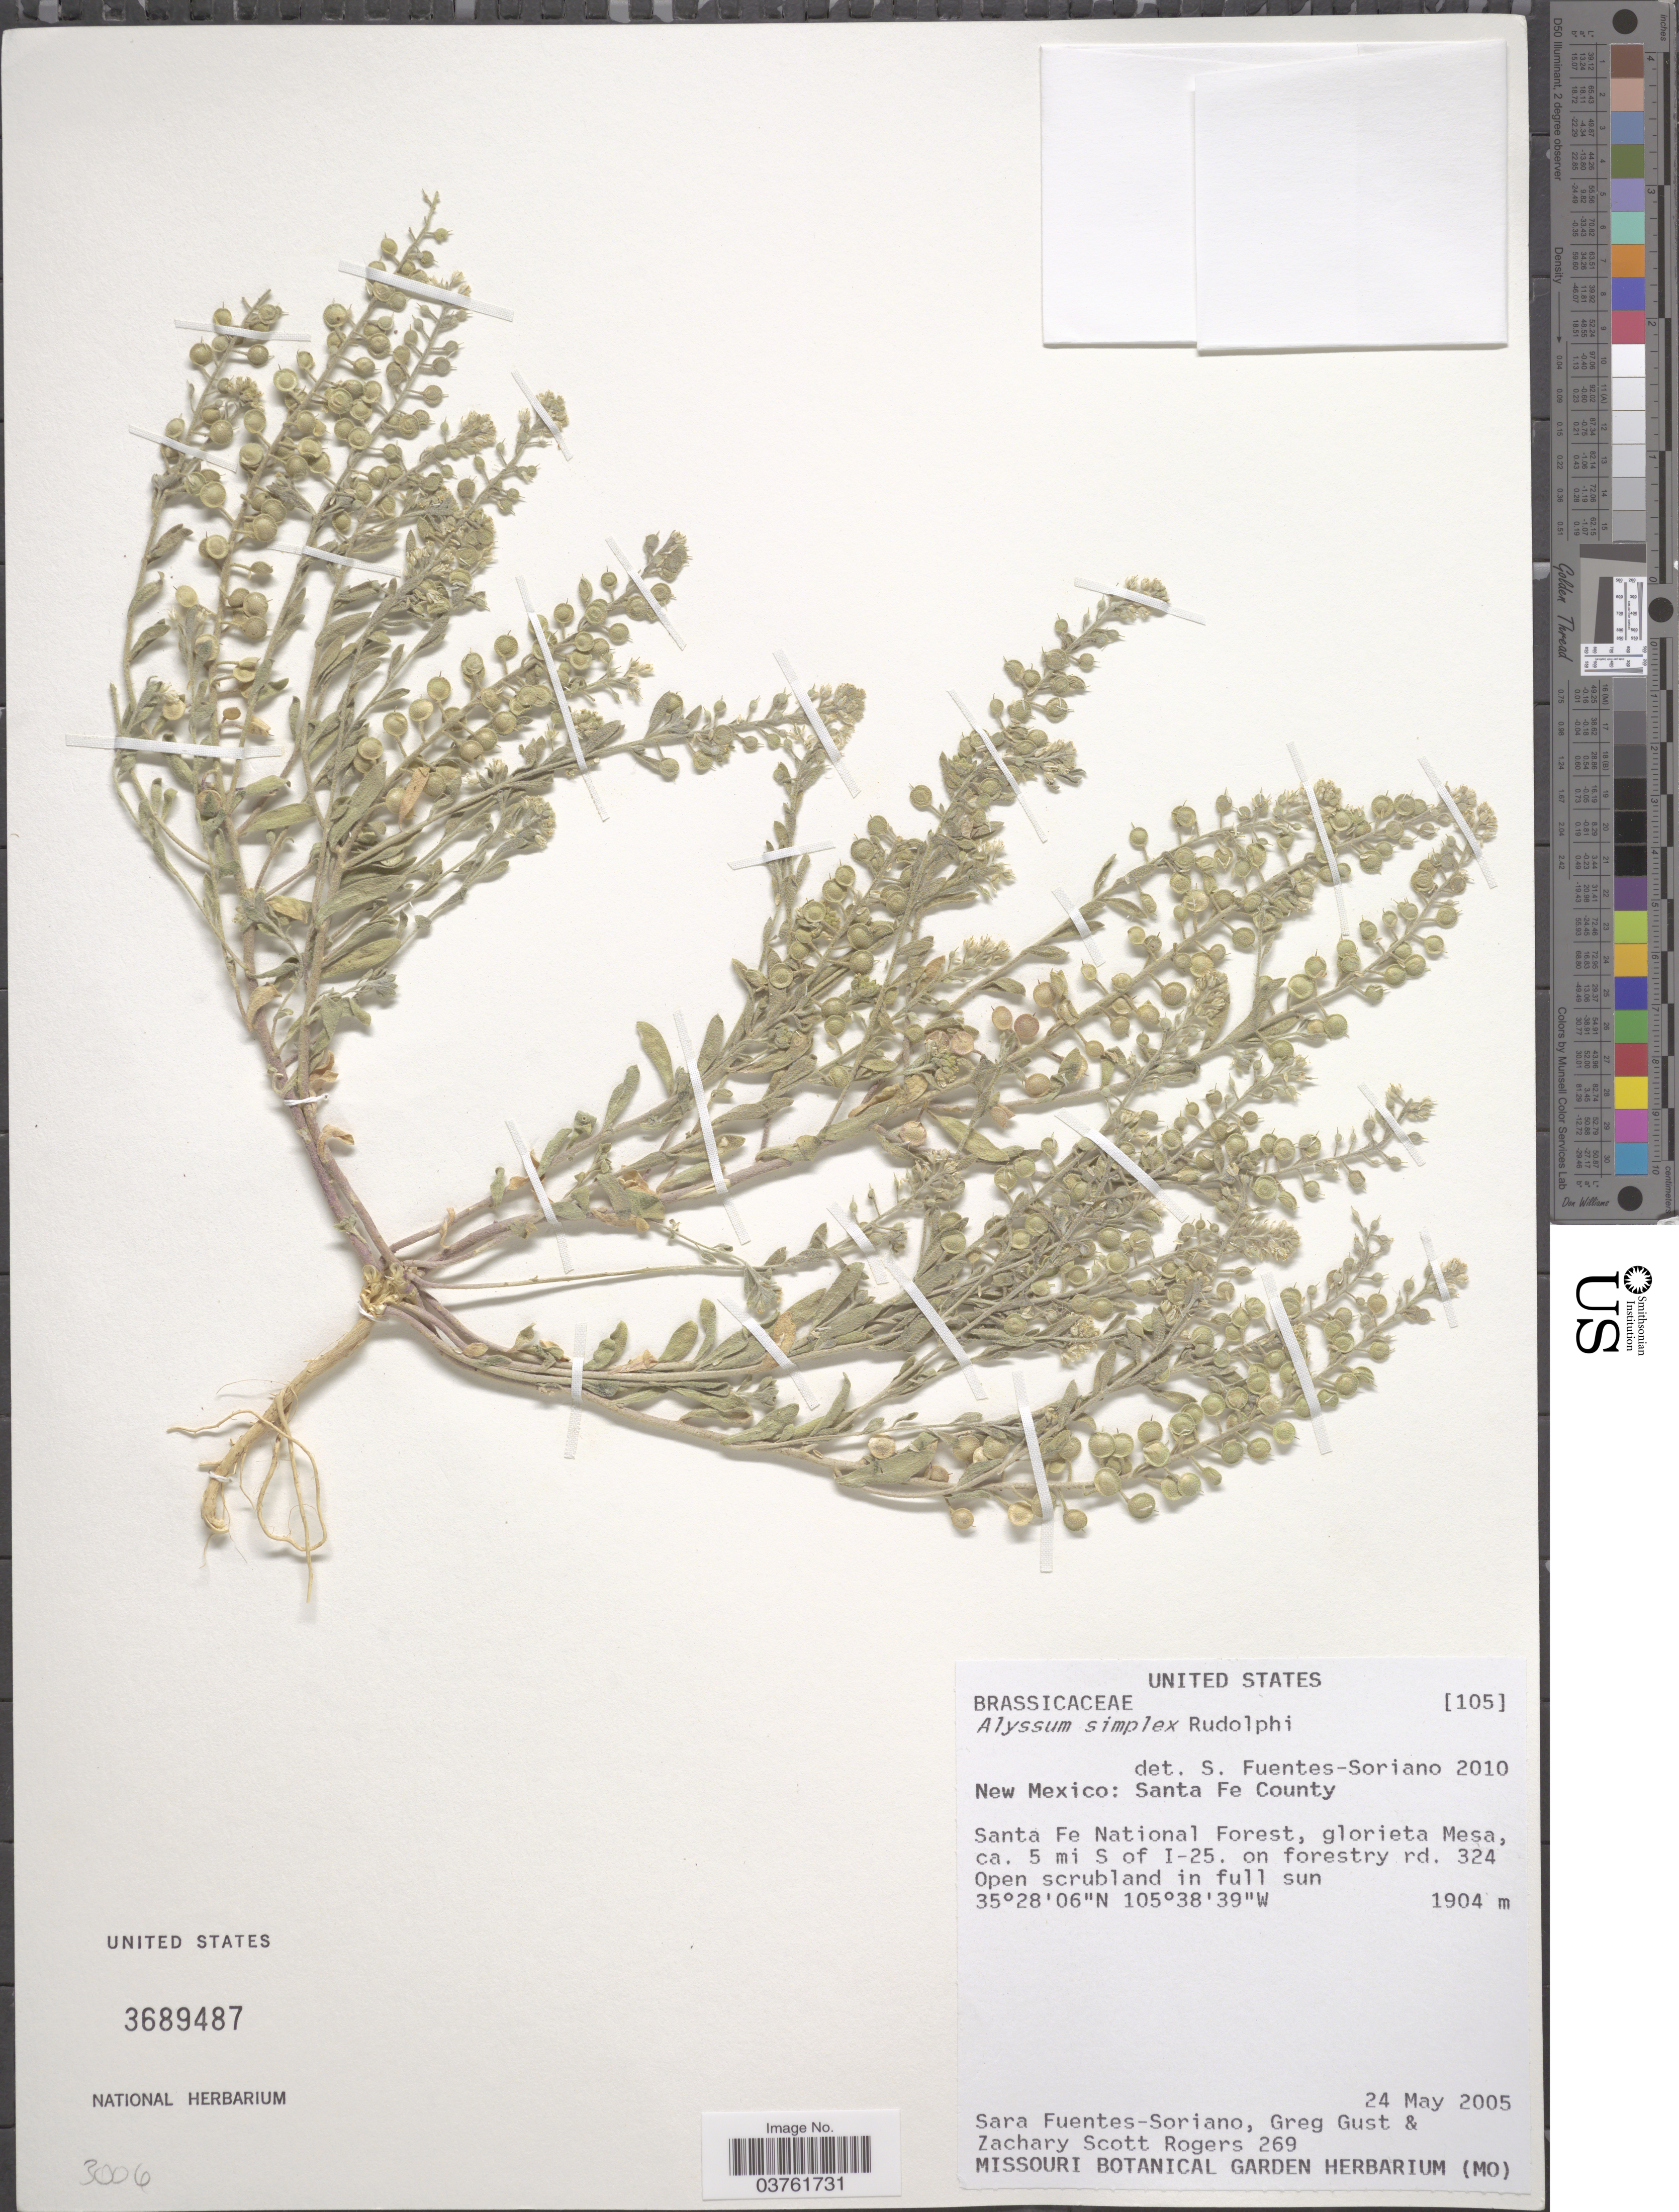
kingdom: Plantae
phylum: Tracheophyta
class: Magnoliopsida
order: Brassicales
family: Brassicaceae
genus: Alyssum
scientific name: Alyssum simplex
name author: Rudolphi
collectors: S. Fuentes-Soriano, G. Gust & Z. S. Rogers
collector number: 269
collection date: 2005-05-24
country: United States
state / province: New Mexico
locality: Santa Fe County. Santa Fe National Forest, glorieta Mesa, ca. 5 mi S of I-25, on forestry rd. 324.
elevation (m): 1904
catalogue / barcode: US 3689487